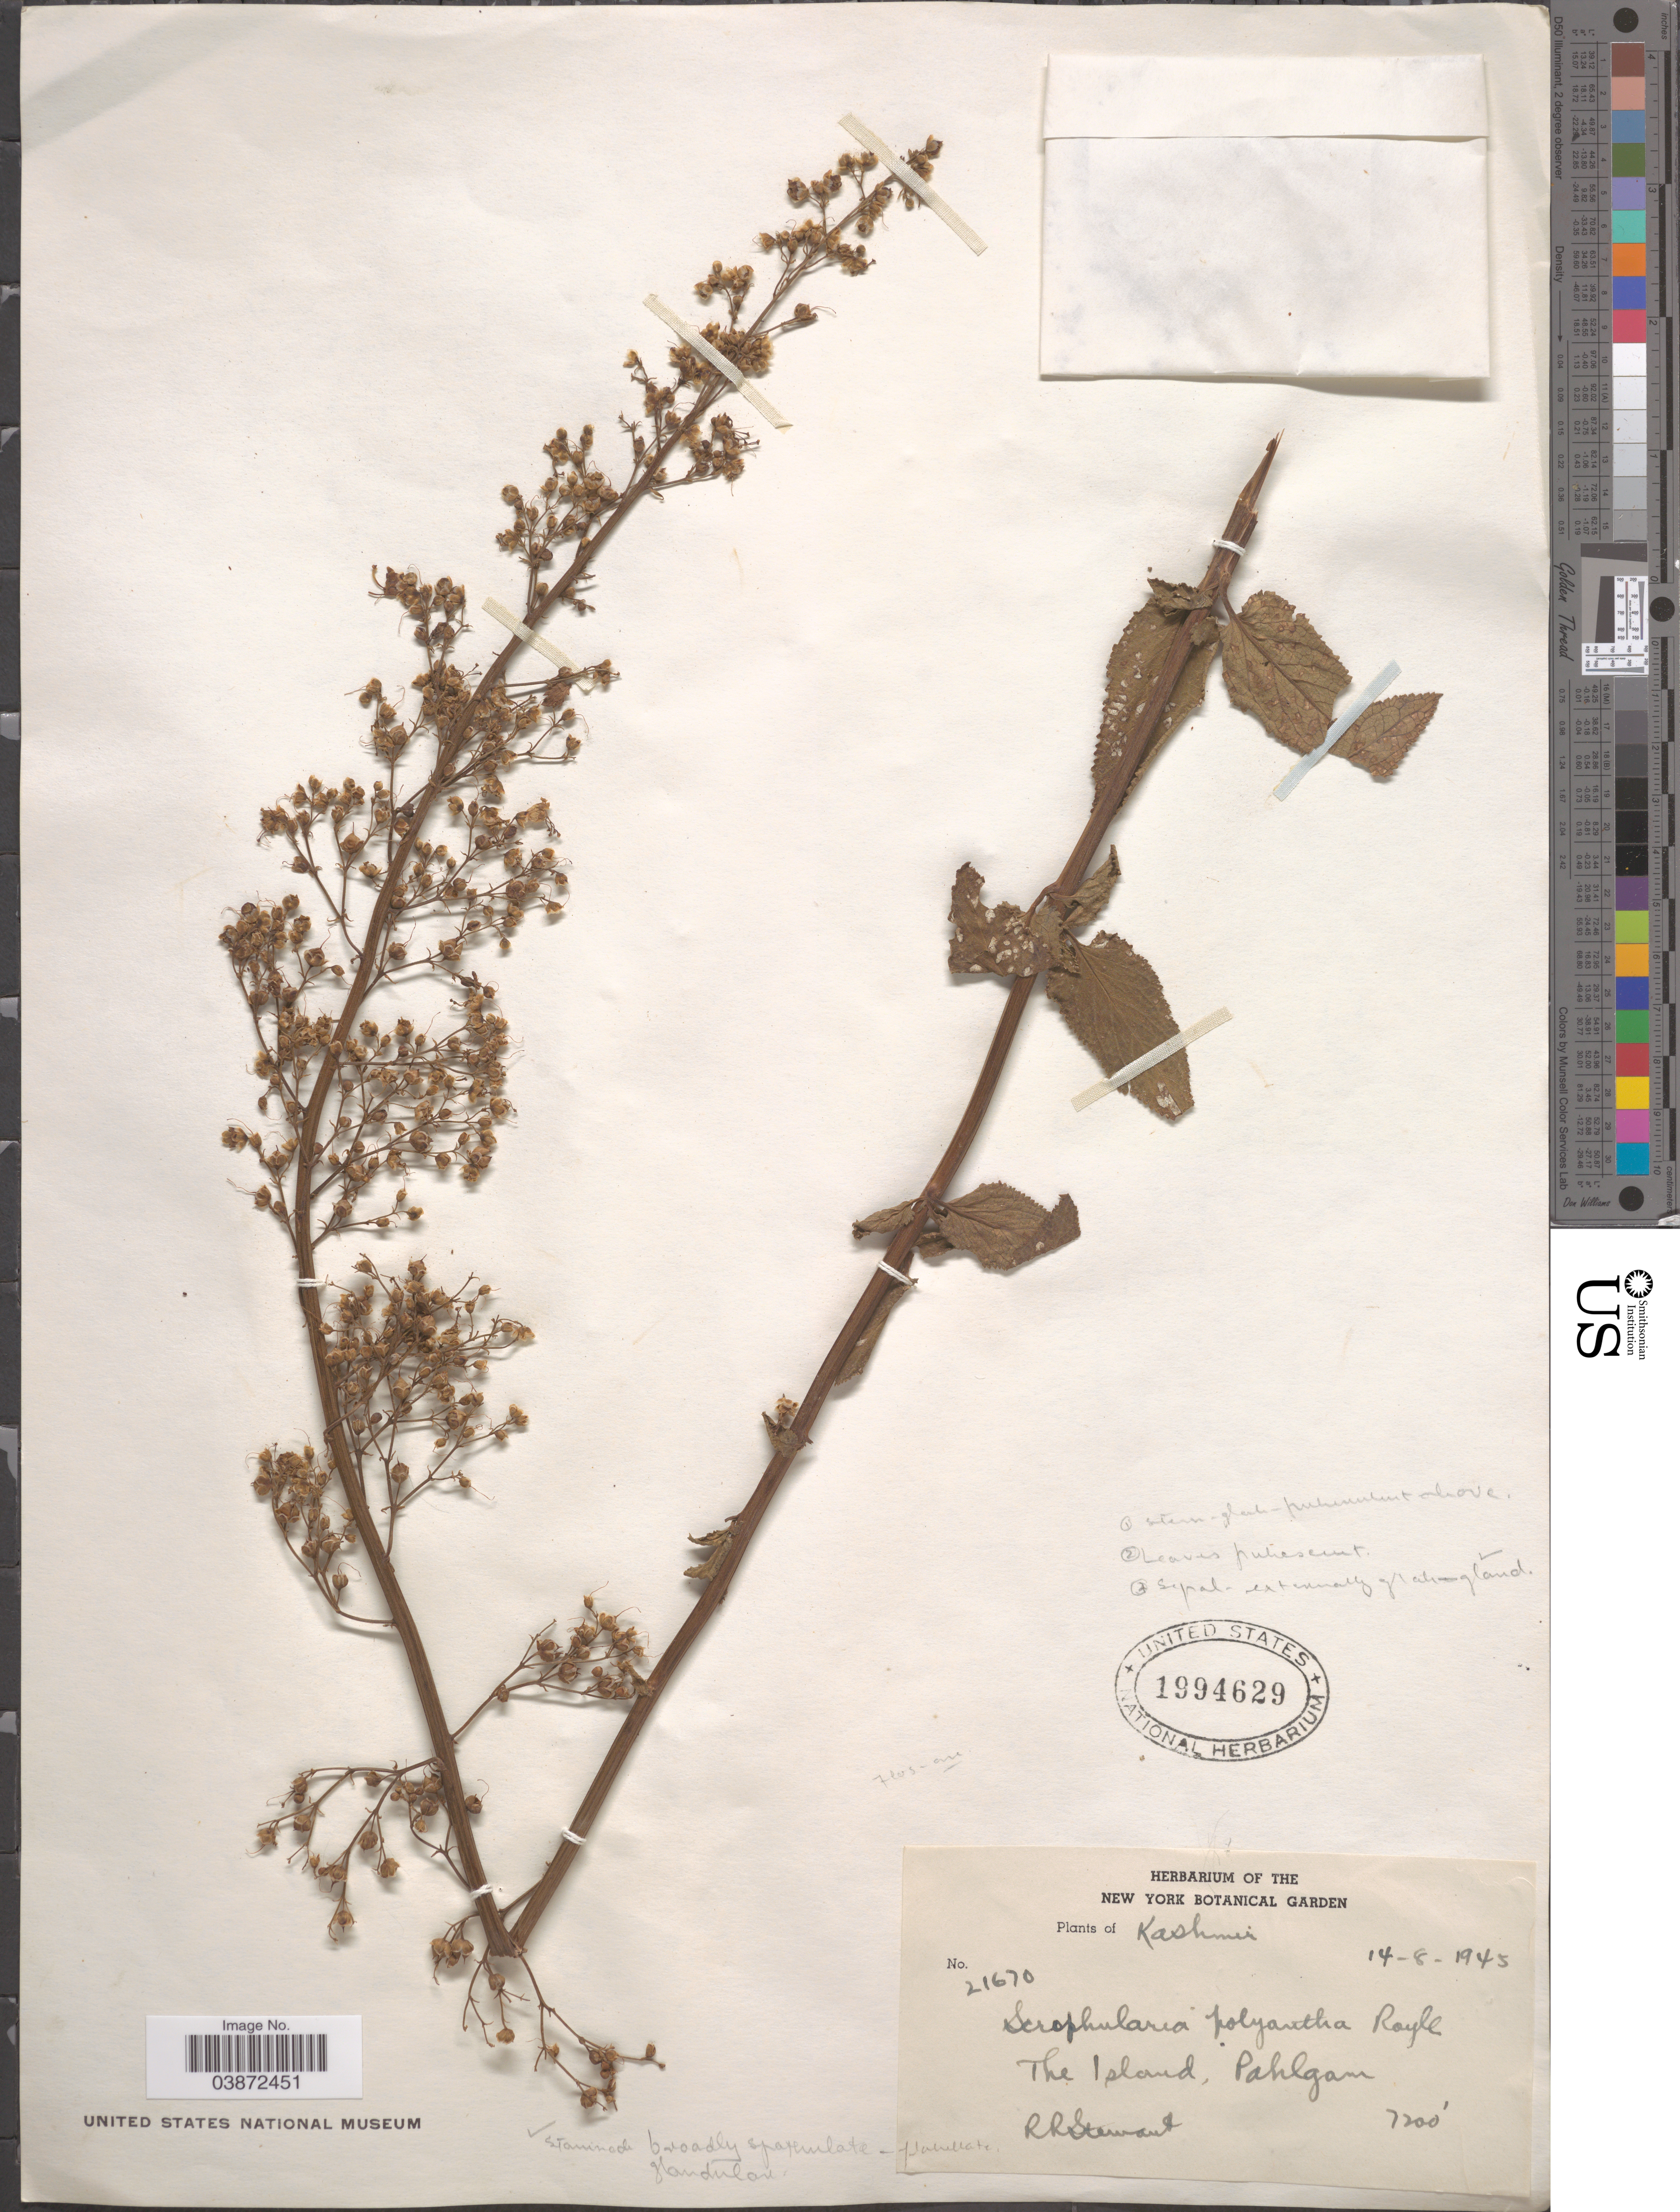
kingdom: Plantae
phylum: Tracheophyta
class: Magnoliopsida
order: Lamiales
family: Scrophulariaceae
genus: Scrophularia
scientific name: Scrophularia polyantha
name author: Royle ex Benth.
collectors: R. Stewart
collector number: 21670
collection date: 1945-08-14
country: India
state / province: Jammu and Kashmir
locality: Kashmir. The Island, Pahlgam.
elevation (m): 2195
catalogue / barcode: US 1994629